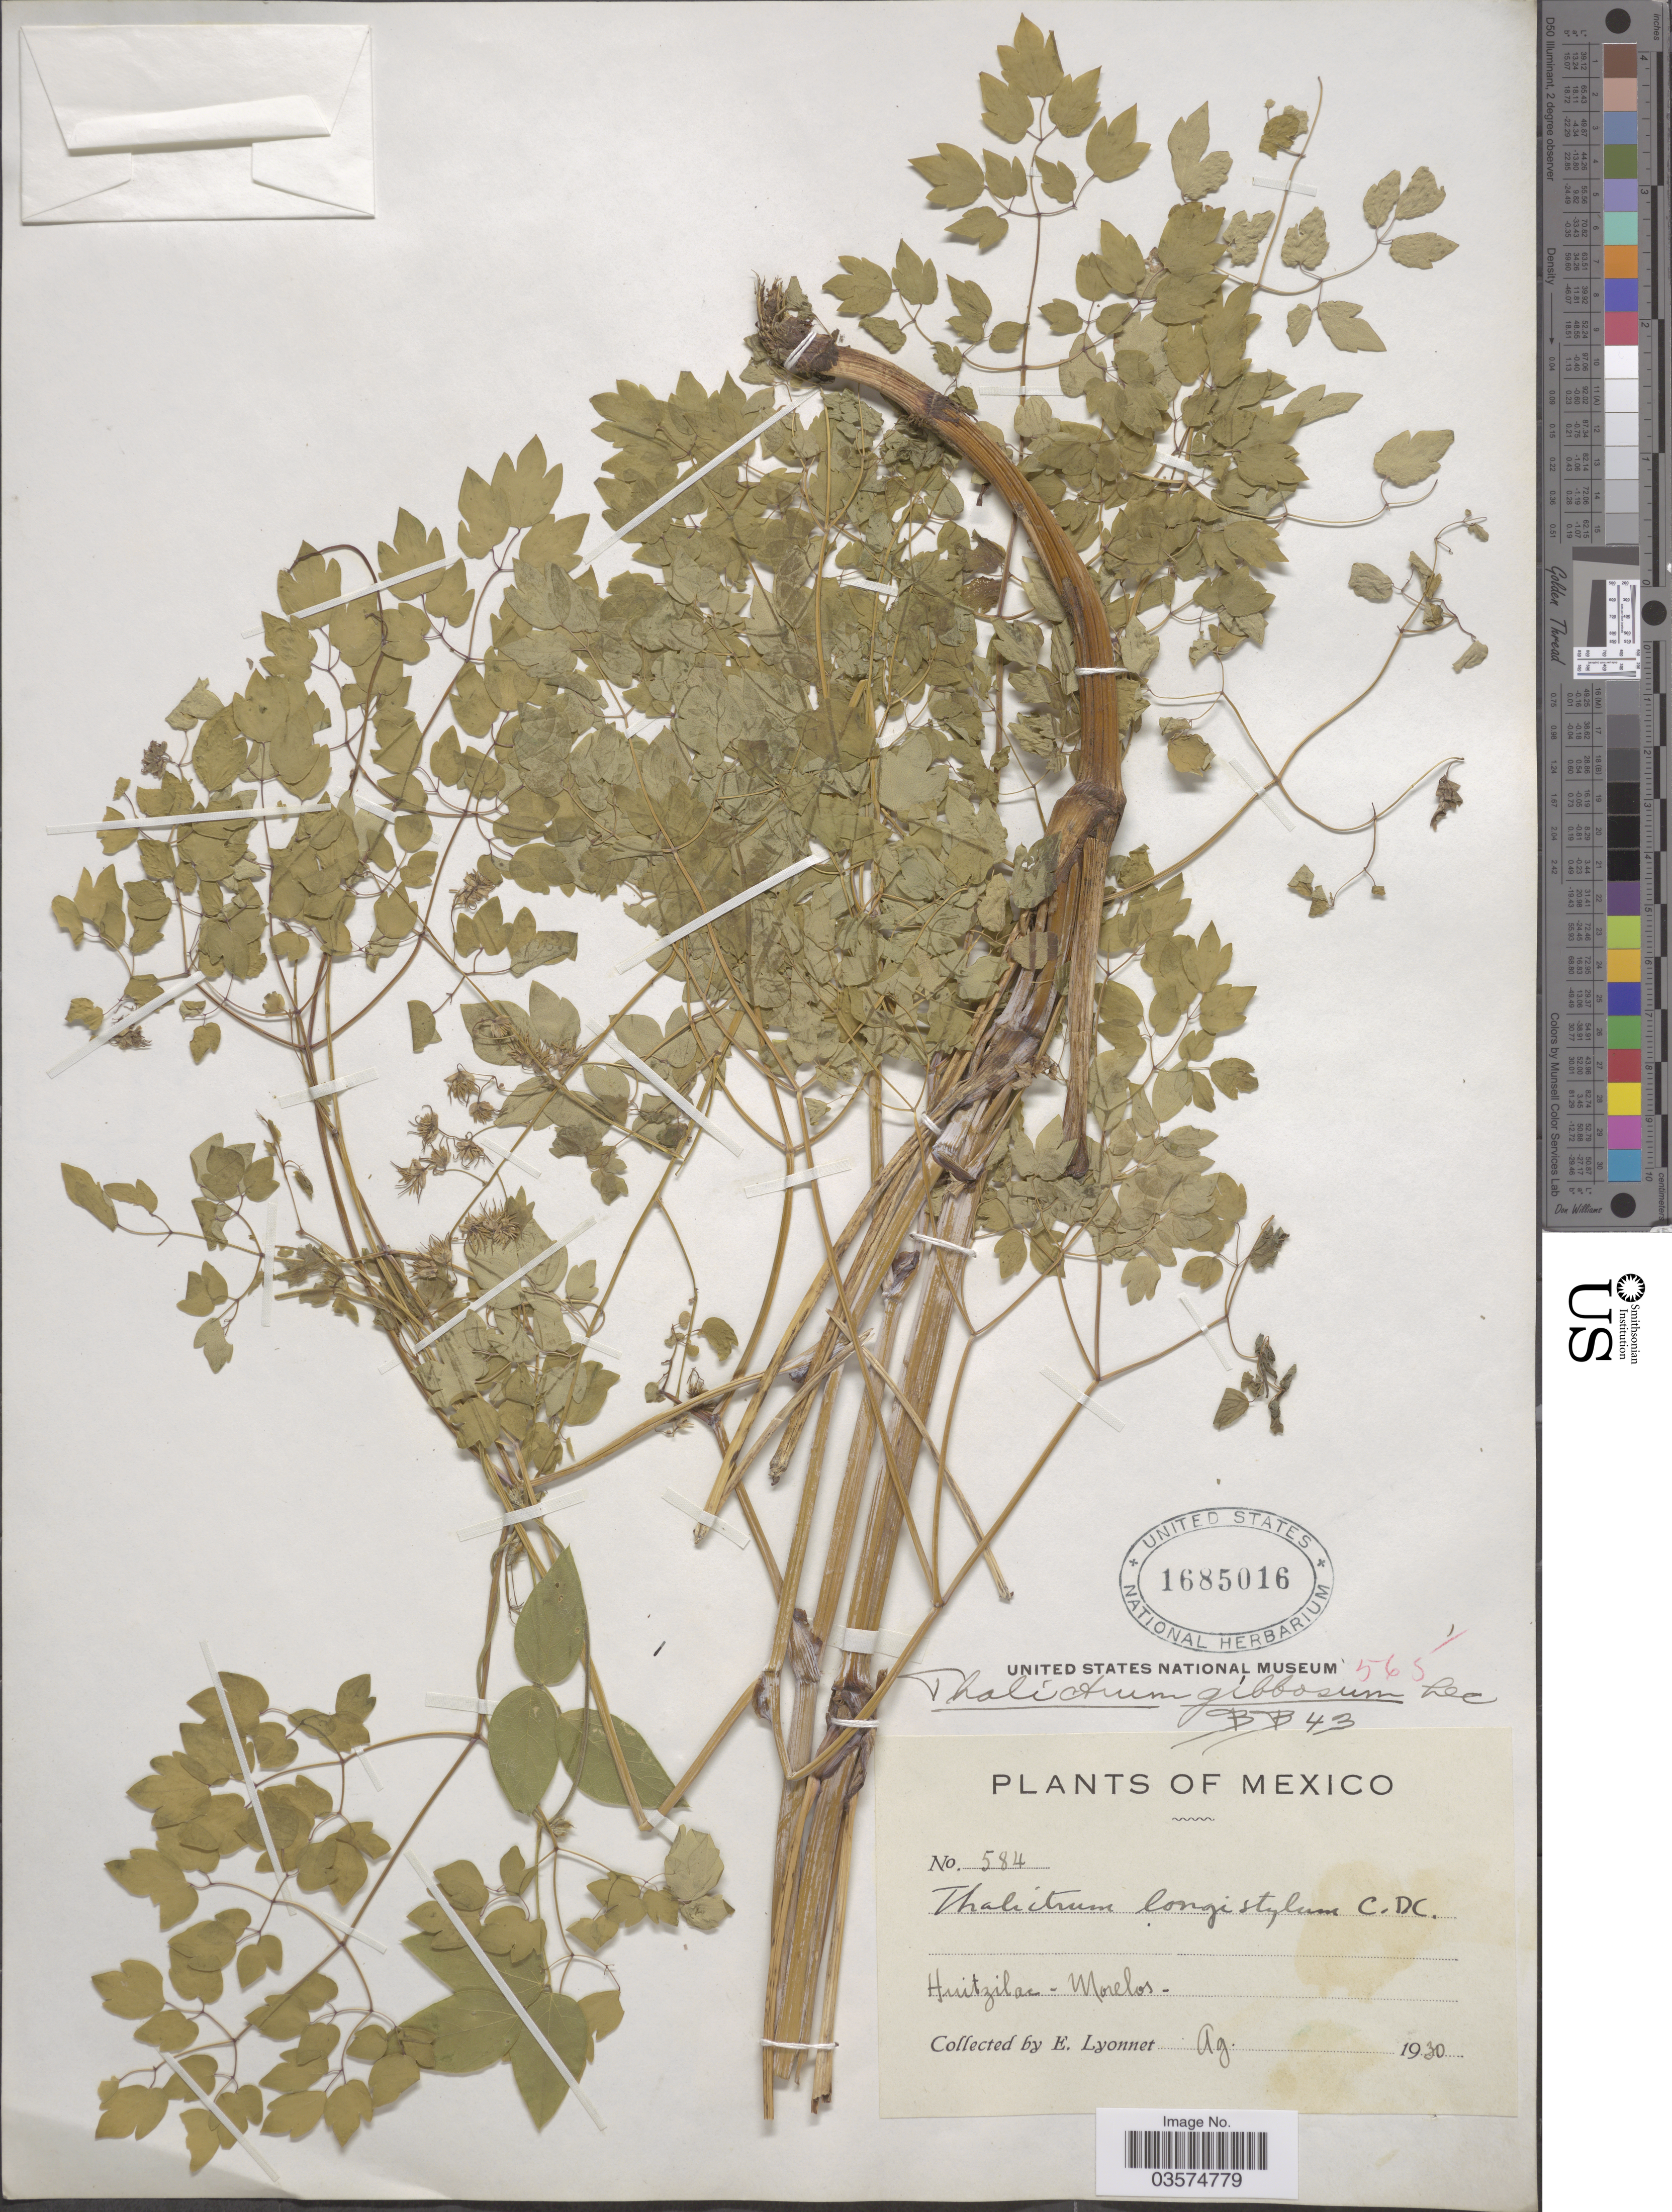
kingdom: Plantae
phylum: Tracheophyta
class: Magnoliopsida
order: Ranunculales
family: Ranunculaceae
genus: Thalictrum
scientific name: Thalictrum gibbosum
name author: Lec.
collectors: E. Lyonnet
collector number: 584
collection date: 1930-08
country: Mexico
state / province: Morelos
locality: Huitzilac.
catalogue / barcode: US 1685016